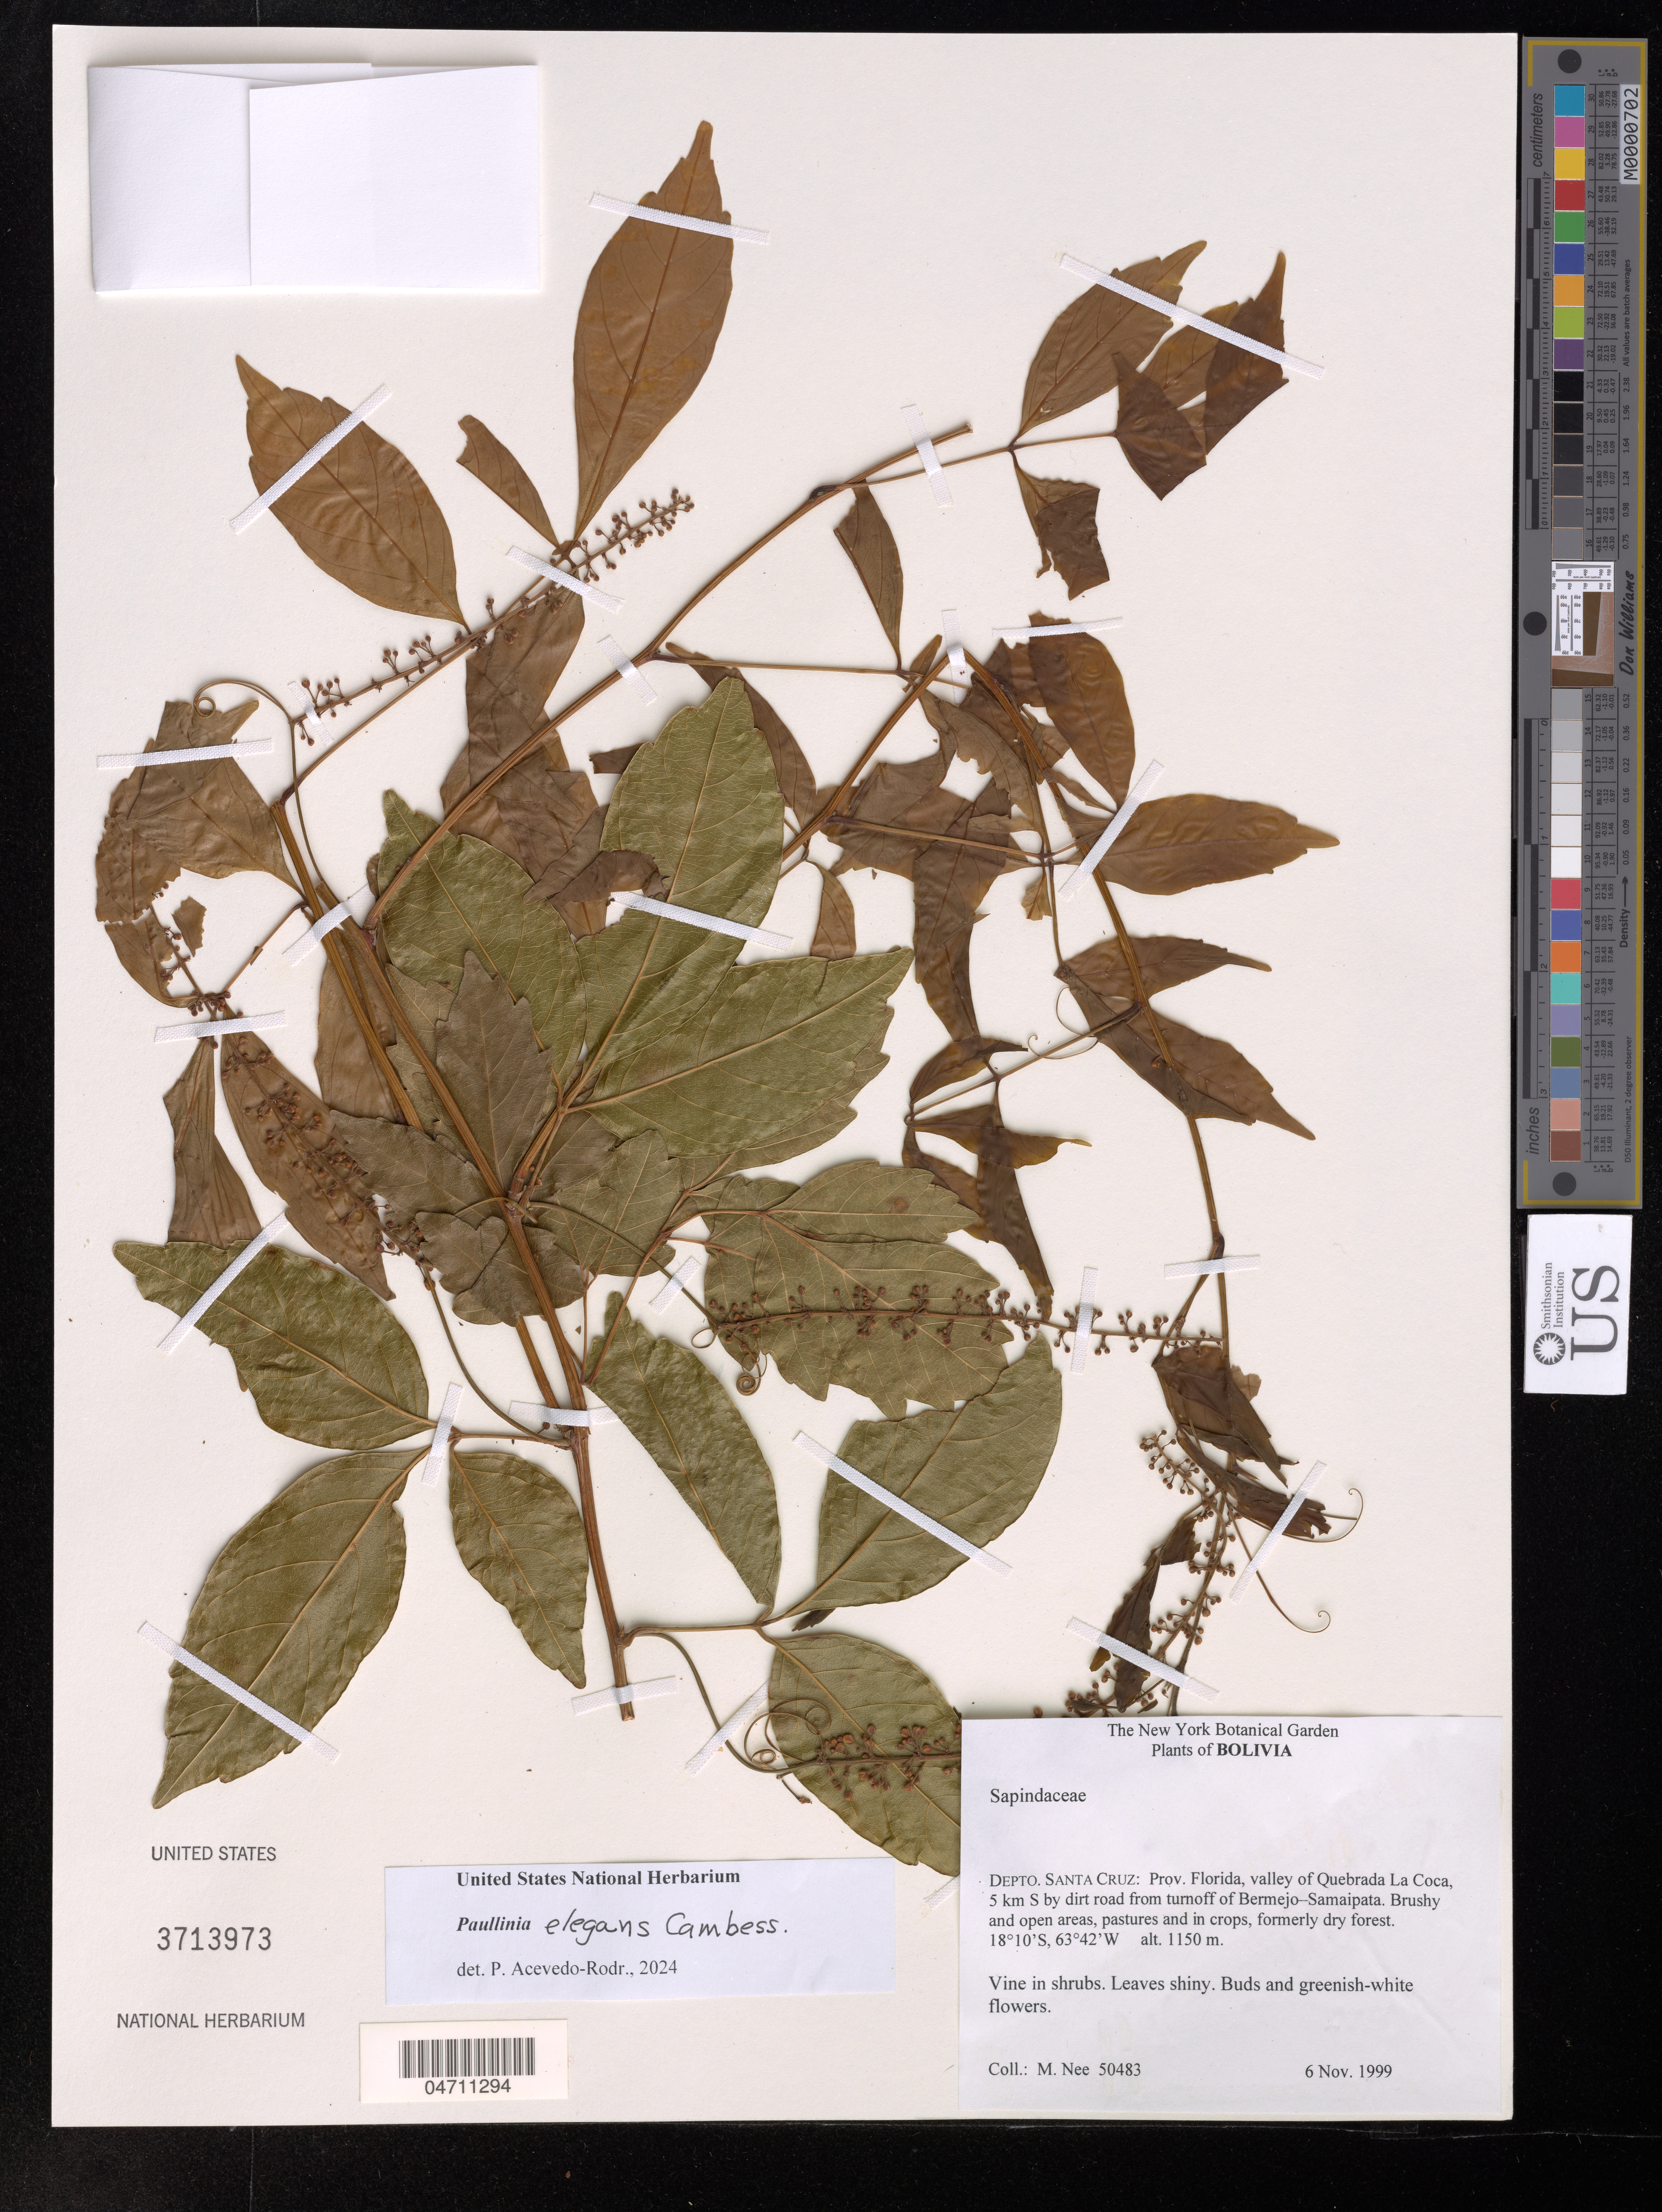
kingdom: Plantae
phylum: Tracheophyta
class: Magnoliopsida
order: Sapindales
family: Sapindaceae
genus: Paullinia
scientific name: Paullinia elegans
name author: Cambess.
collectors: M. Nee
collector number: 50483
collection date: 1999-11-06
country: Bolivia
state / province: Santa Cruz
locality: Depto. Santa Cruz: Prov. Florida, valley of Quebrada La Coca, 5 km S by dirt from turnoff Bermejo-Samaipata. Brushy and open areas, pastures and in crops, formerly dry forest.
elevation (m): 1150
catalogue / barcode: US 3713973